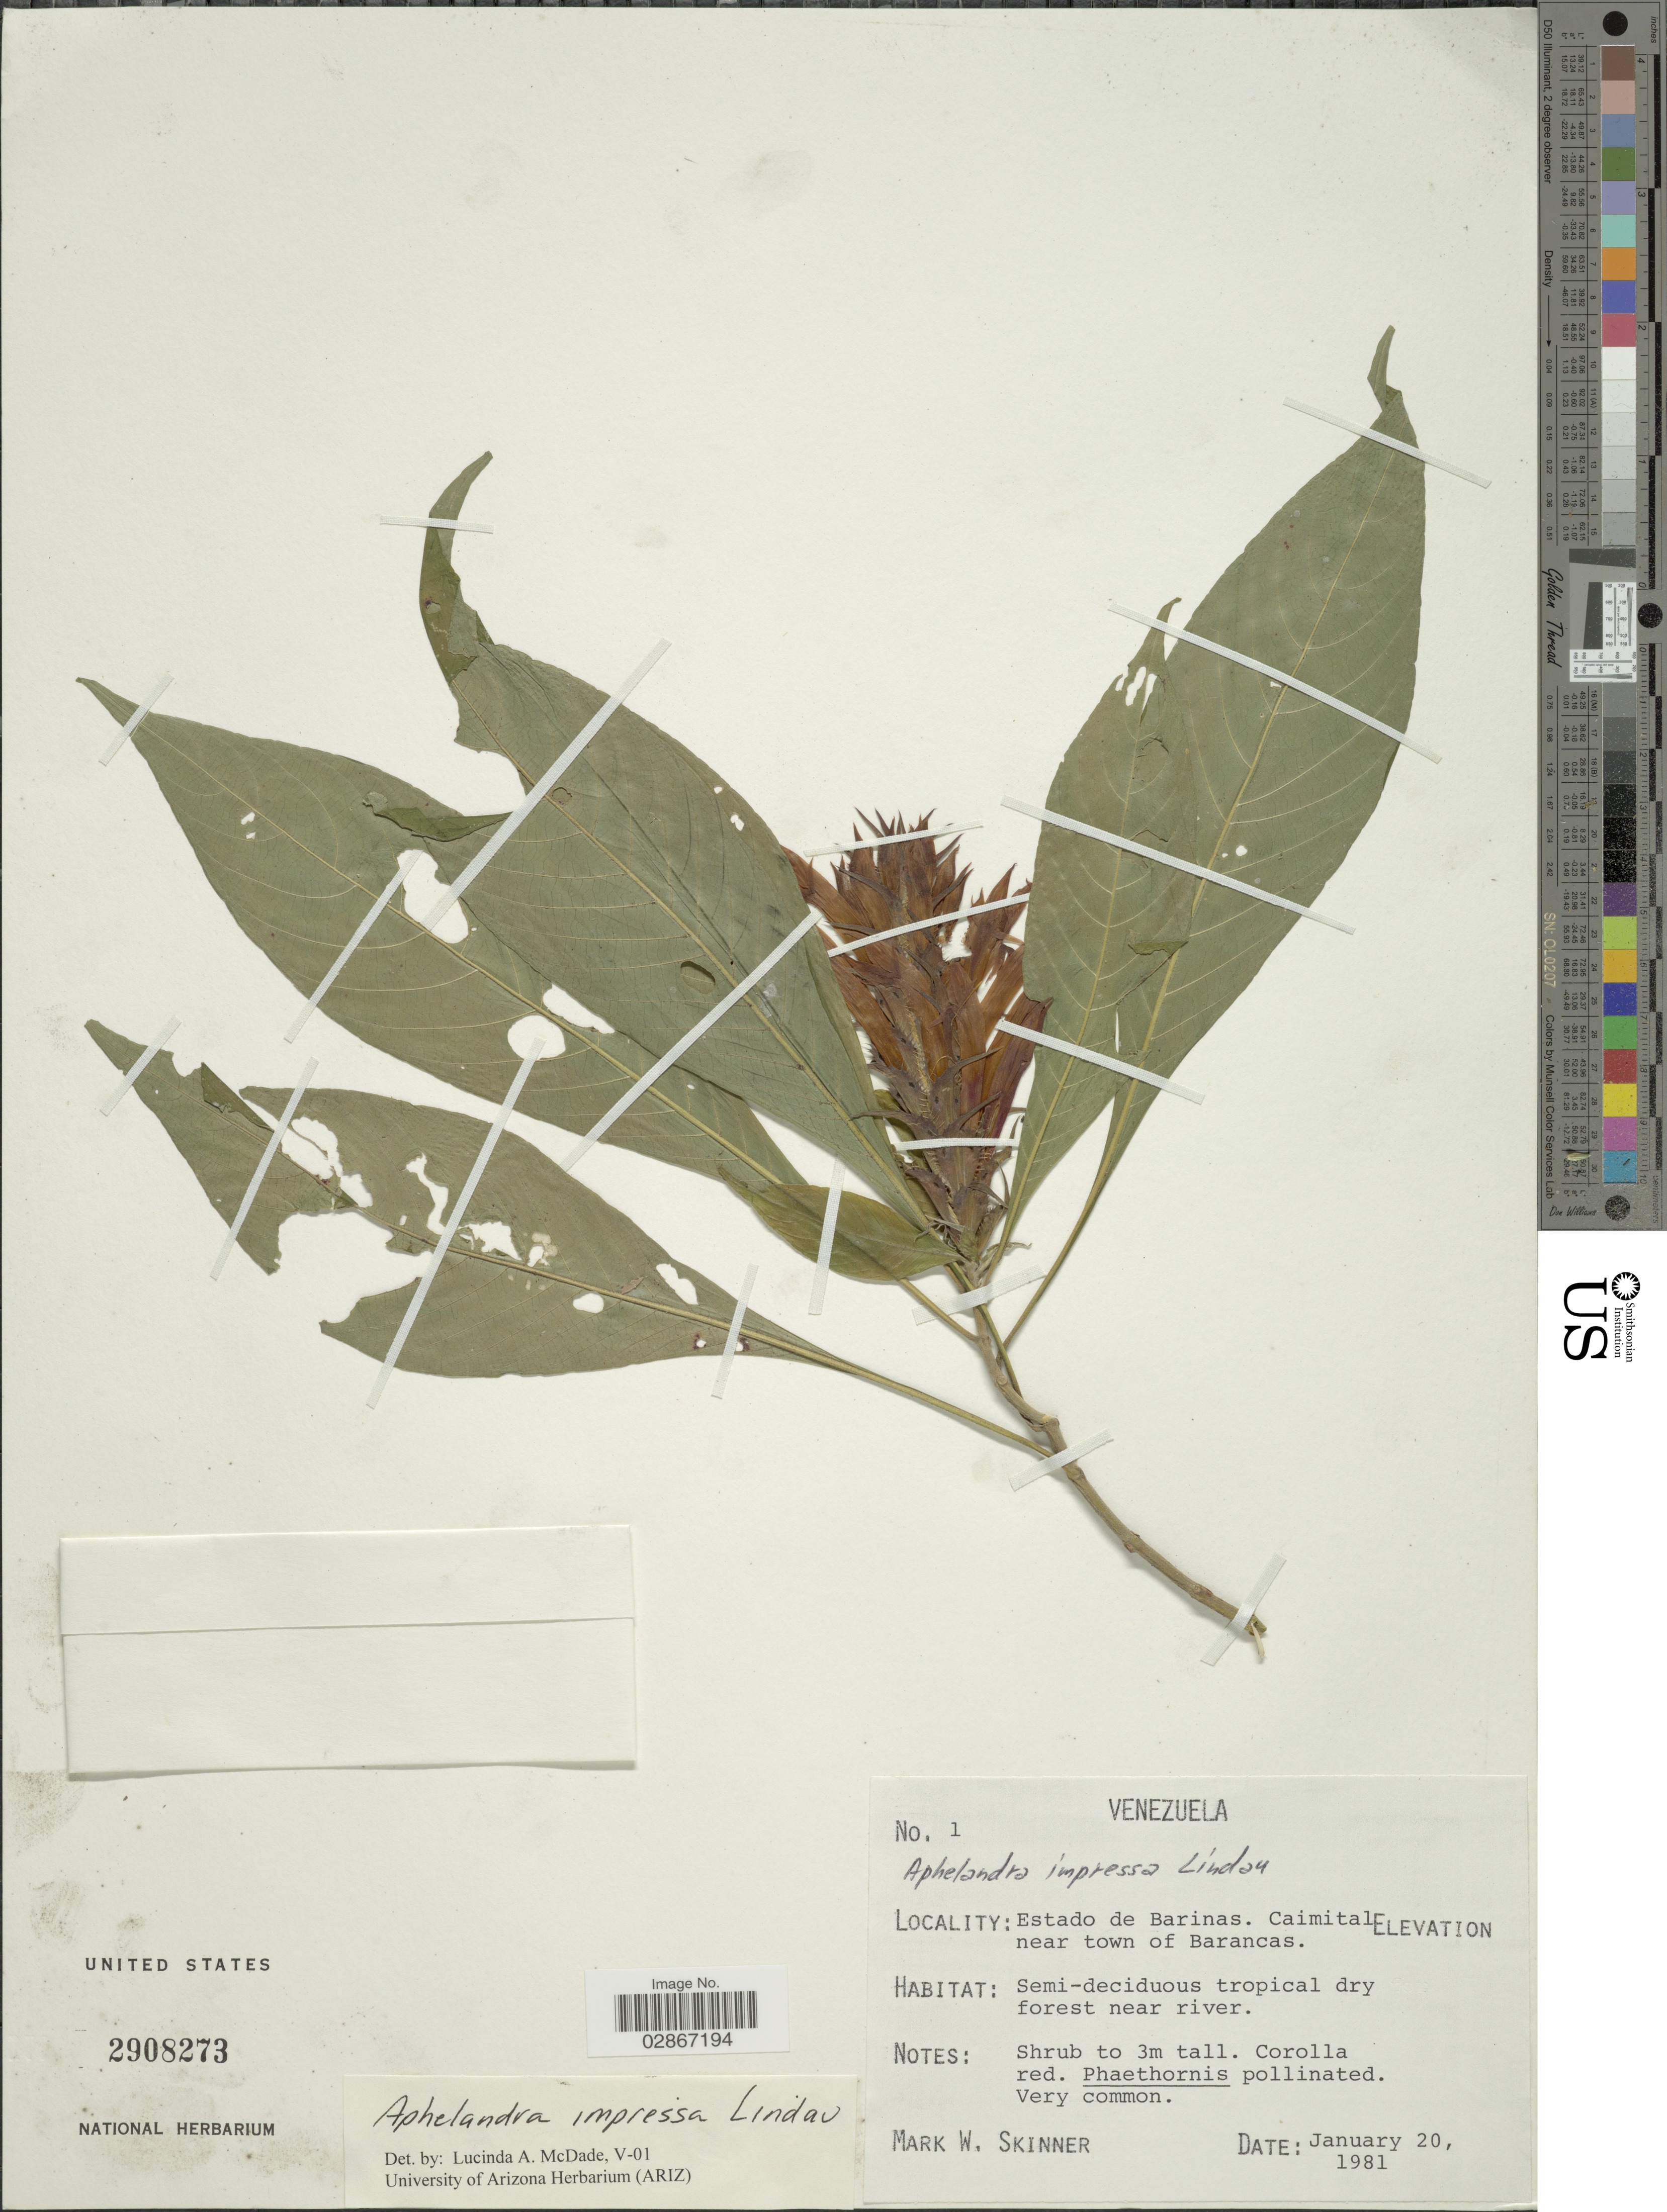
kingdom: Plantae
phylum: Tracheophyta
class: Magnoliopsida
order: Lamiales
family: Acanthaceae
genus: Aphelandra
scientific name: Aphelandra impressa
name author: Lindau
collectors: M. Skinner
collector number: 1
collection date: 1981-01-20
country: Venezuela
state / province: Barinas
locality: Caimital, near town of Barancas.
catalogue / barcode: US 2908273